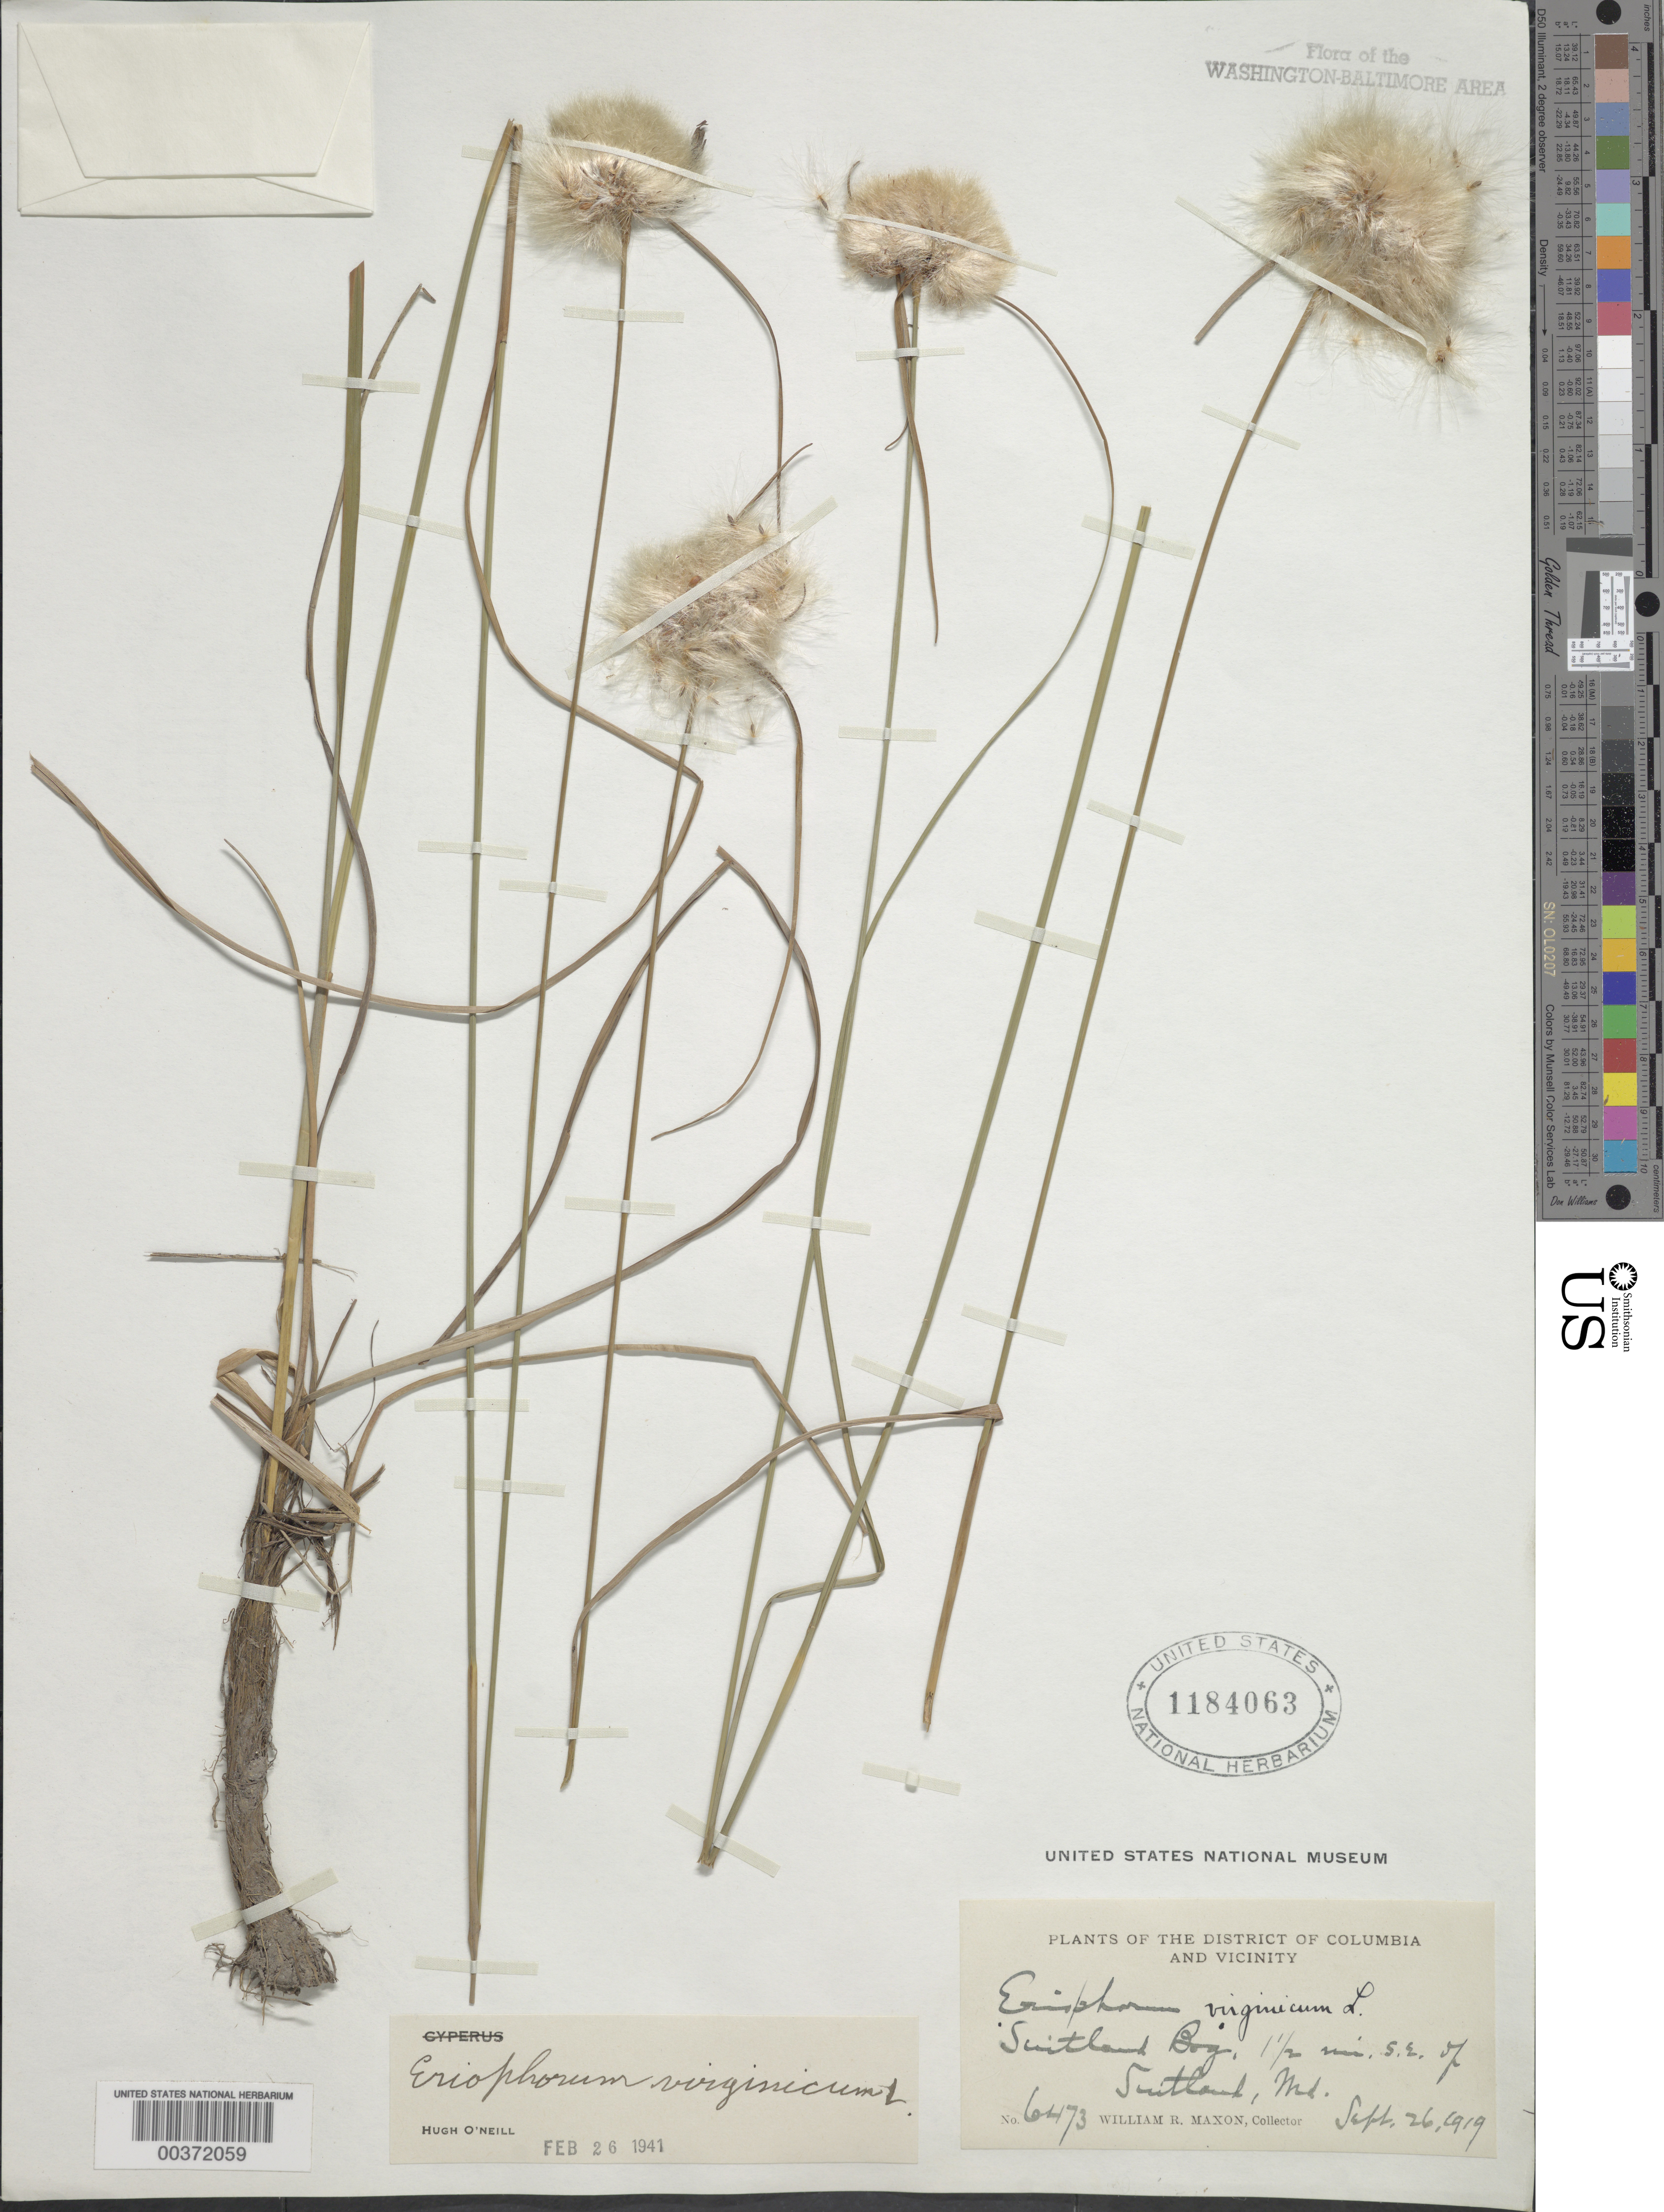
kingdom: Plantae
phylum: Tracheophyta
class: Liliopsida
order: Poales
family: Cyperaceae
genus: Eriophorum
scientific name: Eriophorum virginicum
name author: L.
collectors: W. R. Maxon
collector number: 6473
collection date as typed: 26 Sep 1919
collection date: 1919-09-26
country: United States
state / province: Maryland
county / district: Prince George's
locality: Suitland Bog, southeast of Suitland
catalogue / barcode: US 1184063